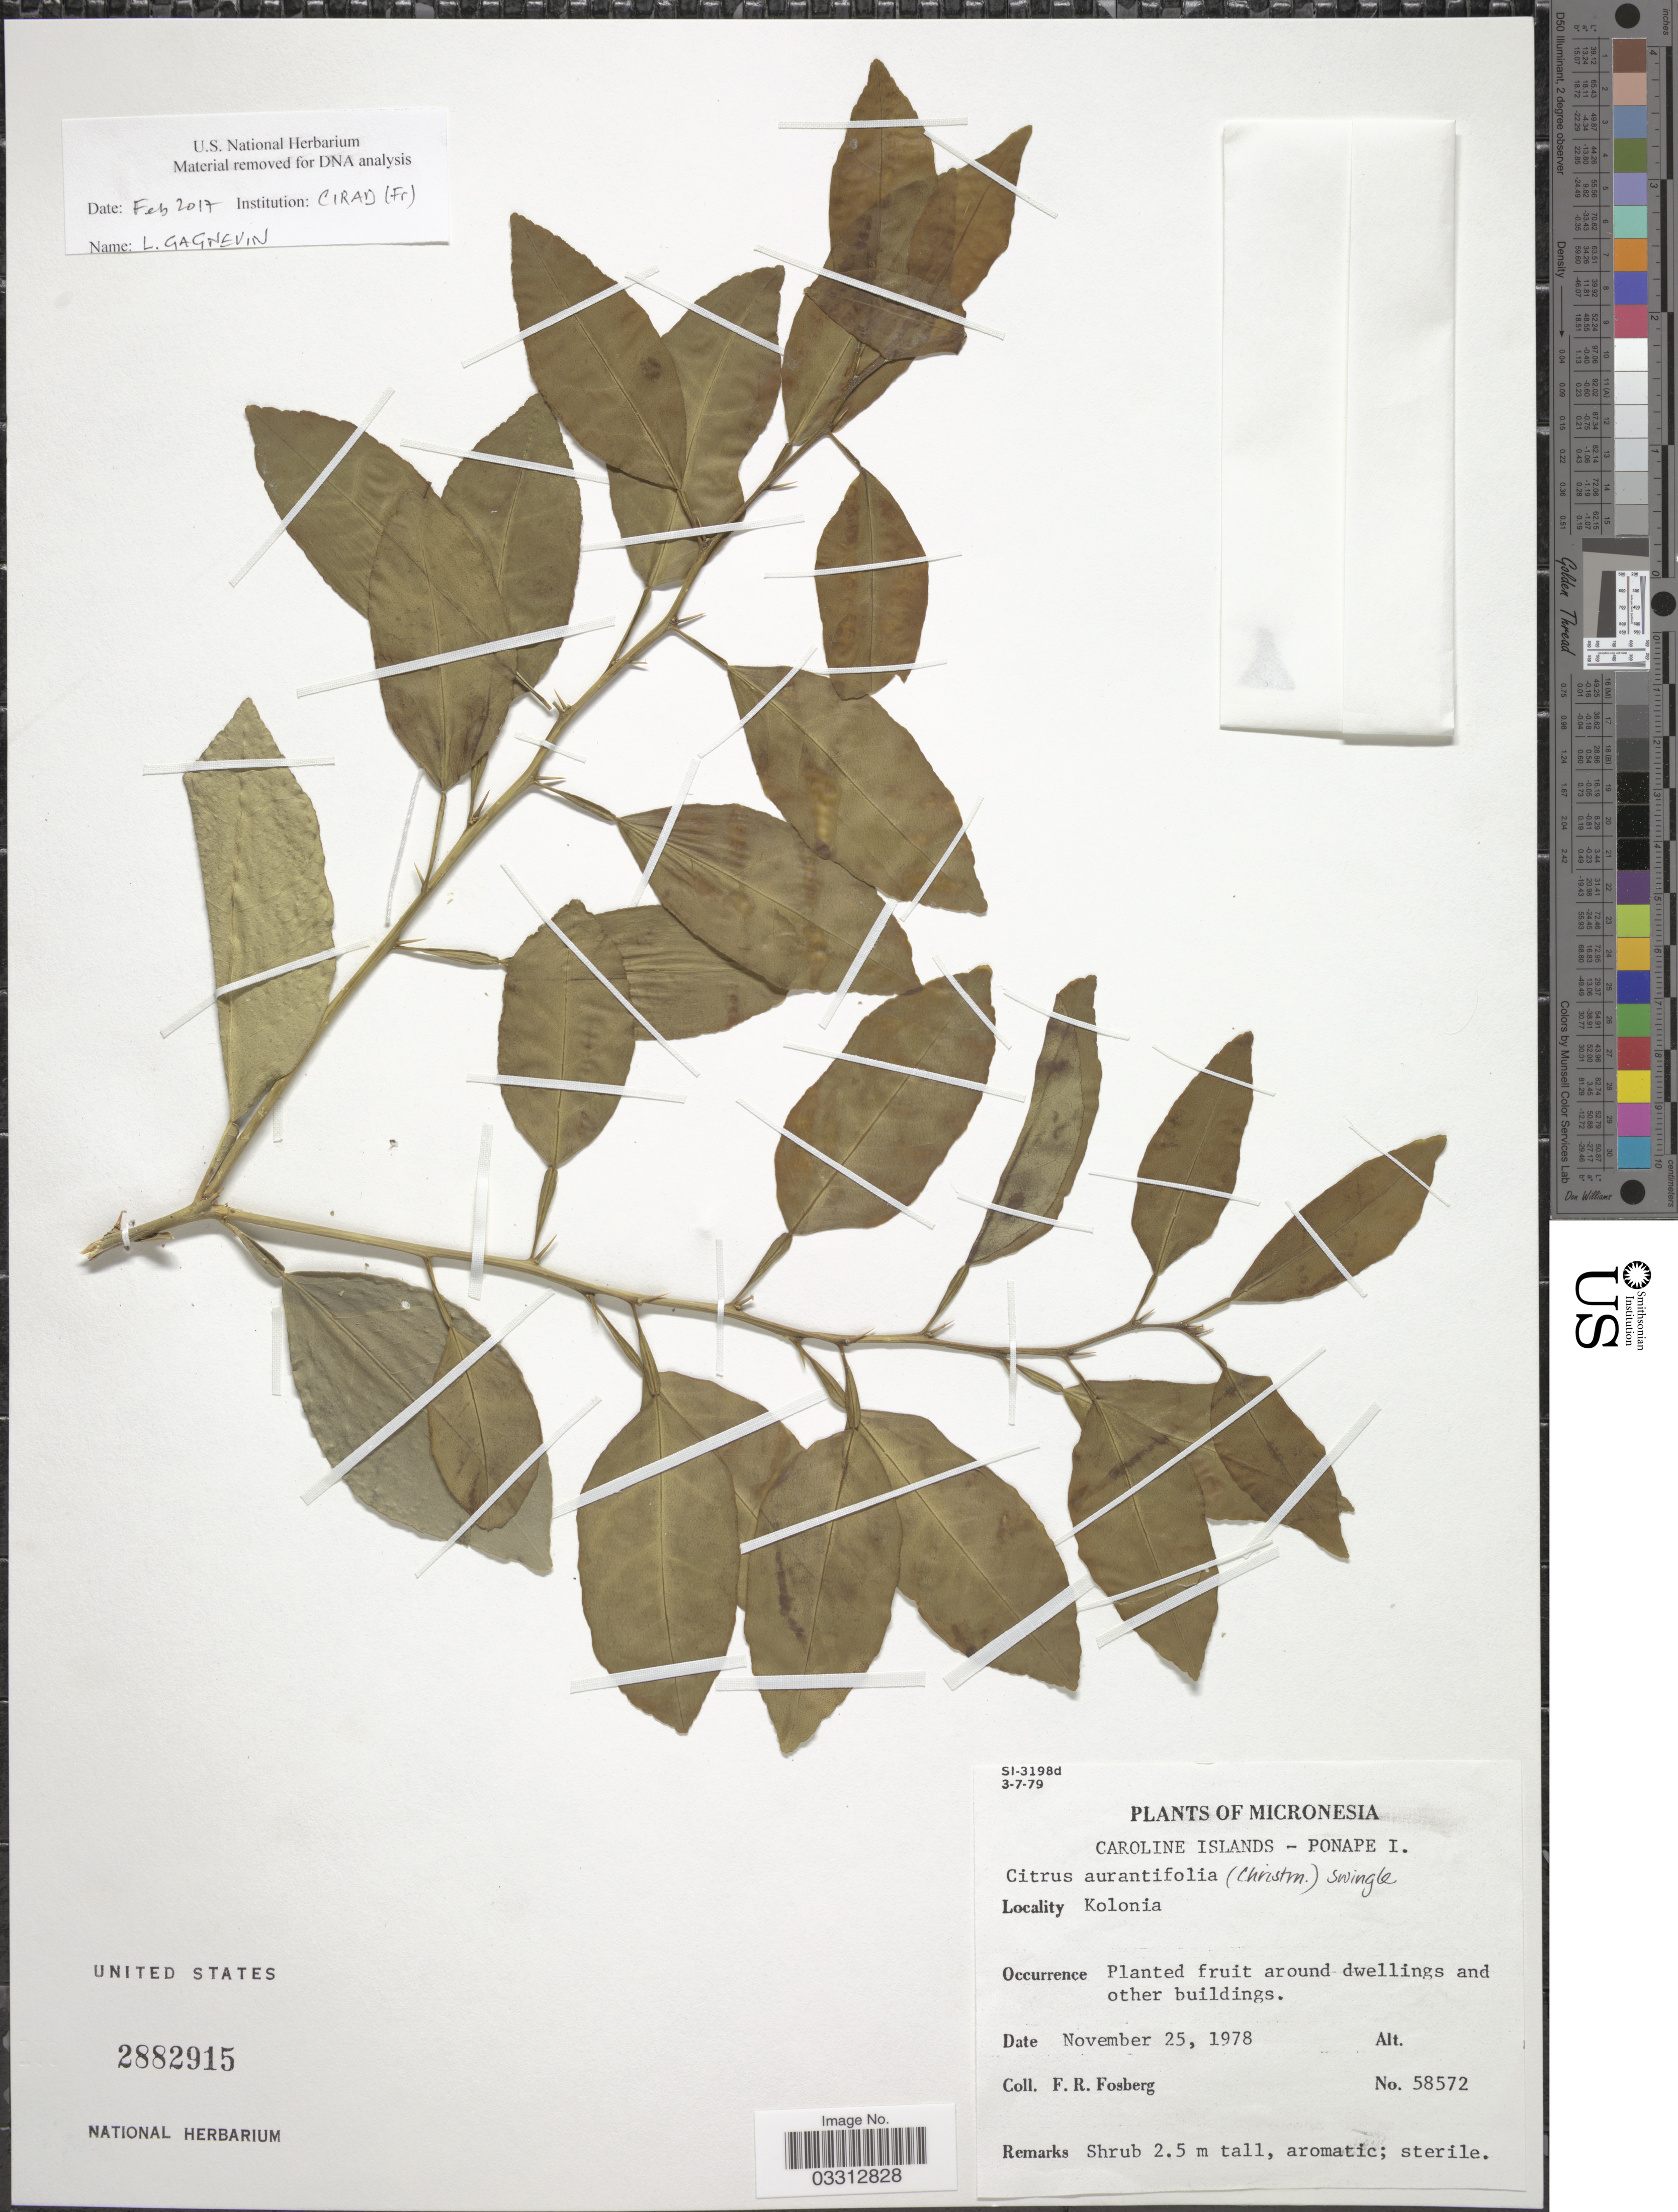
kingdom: Plantae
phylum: Tracheophyta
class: Magnoliopsida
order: Sapindales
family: Rutaceae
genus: Citrus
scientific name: Citrus x aurantifolia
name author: (Christm.) Swingle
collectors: F. R. Fosberg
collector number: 58572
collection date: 1978-11-25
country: Micronesia, Federated States of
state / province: Pohnpei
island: Pohnpei [Ponape]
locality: Caroline Islands - Ponape I., Kolonia.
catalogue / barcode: US 2882915